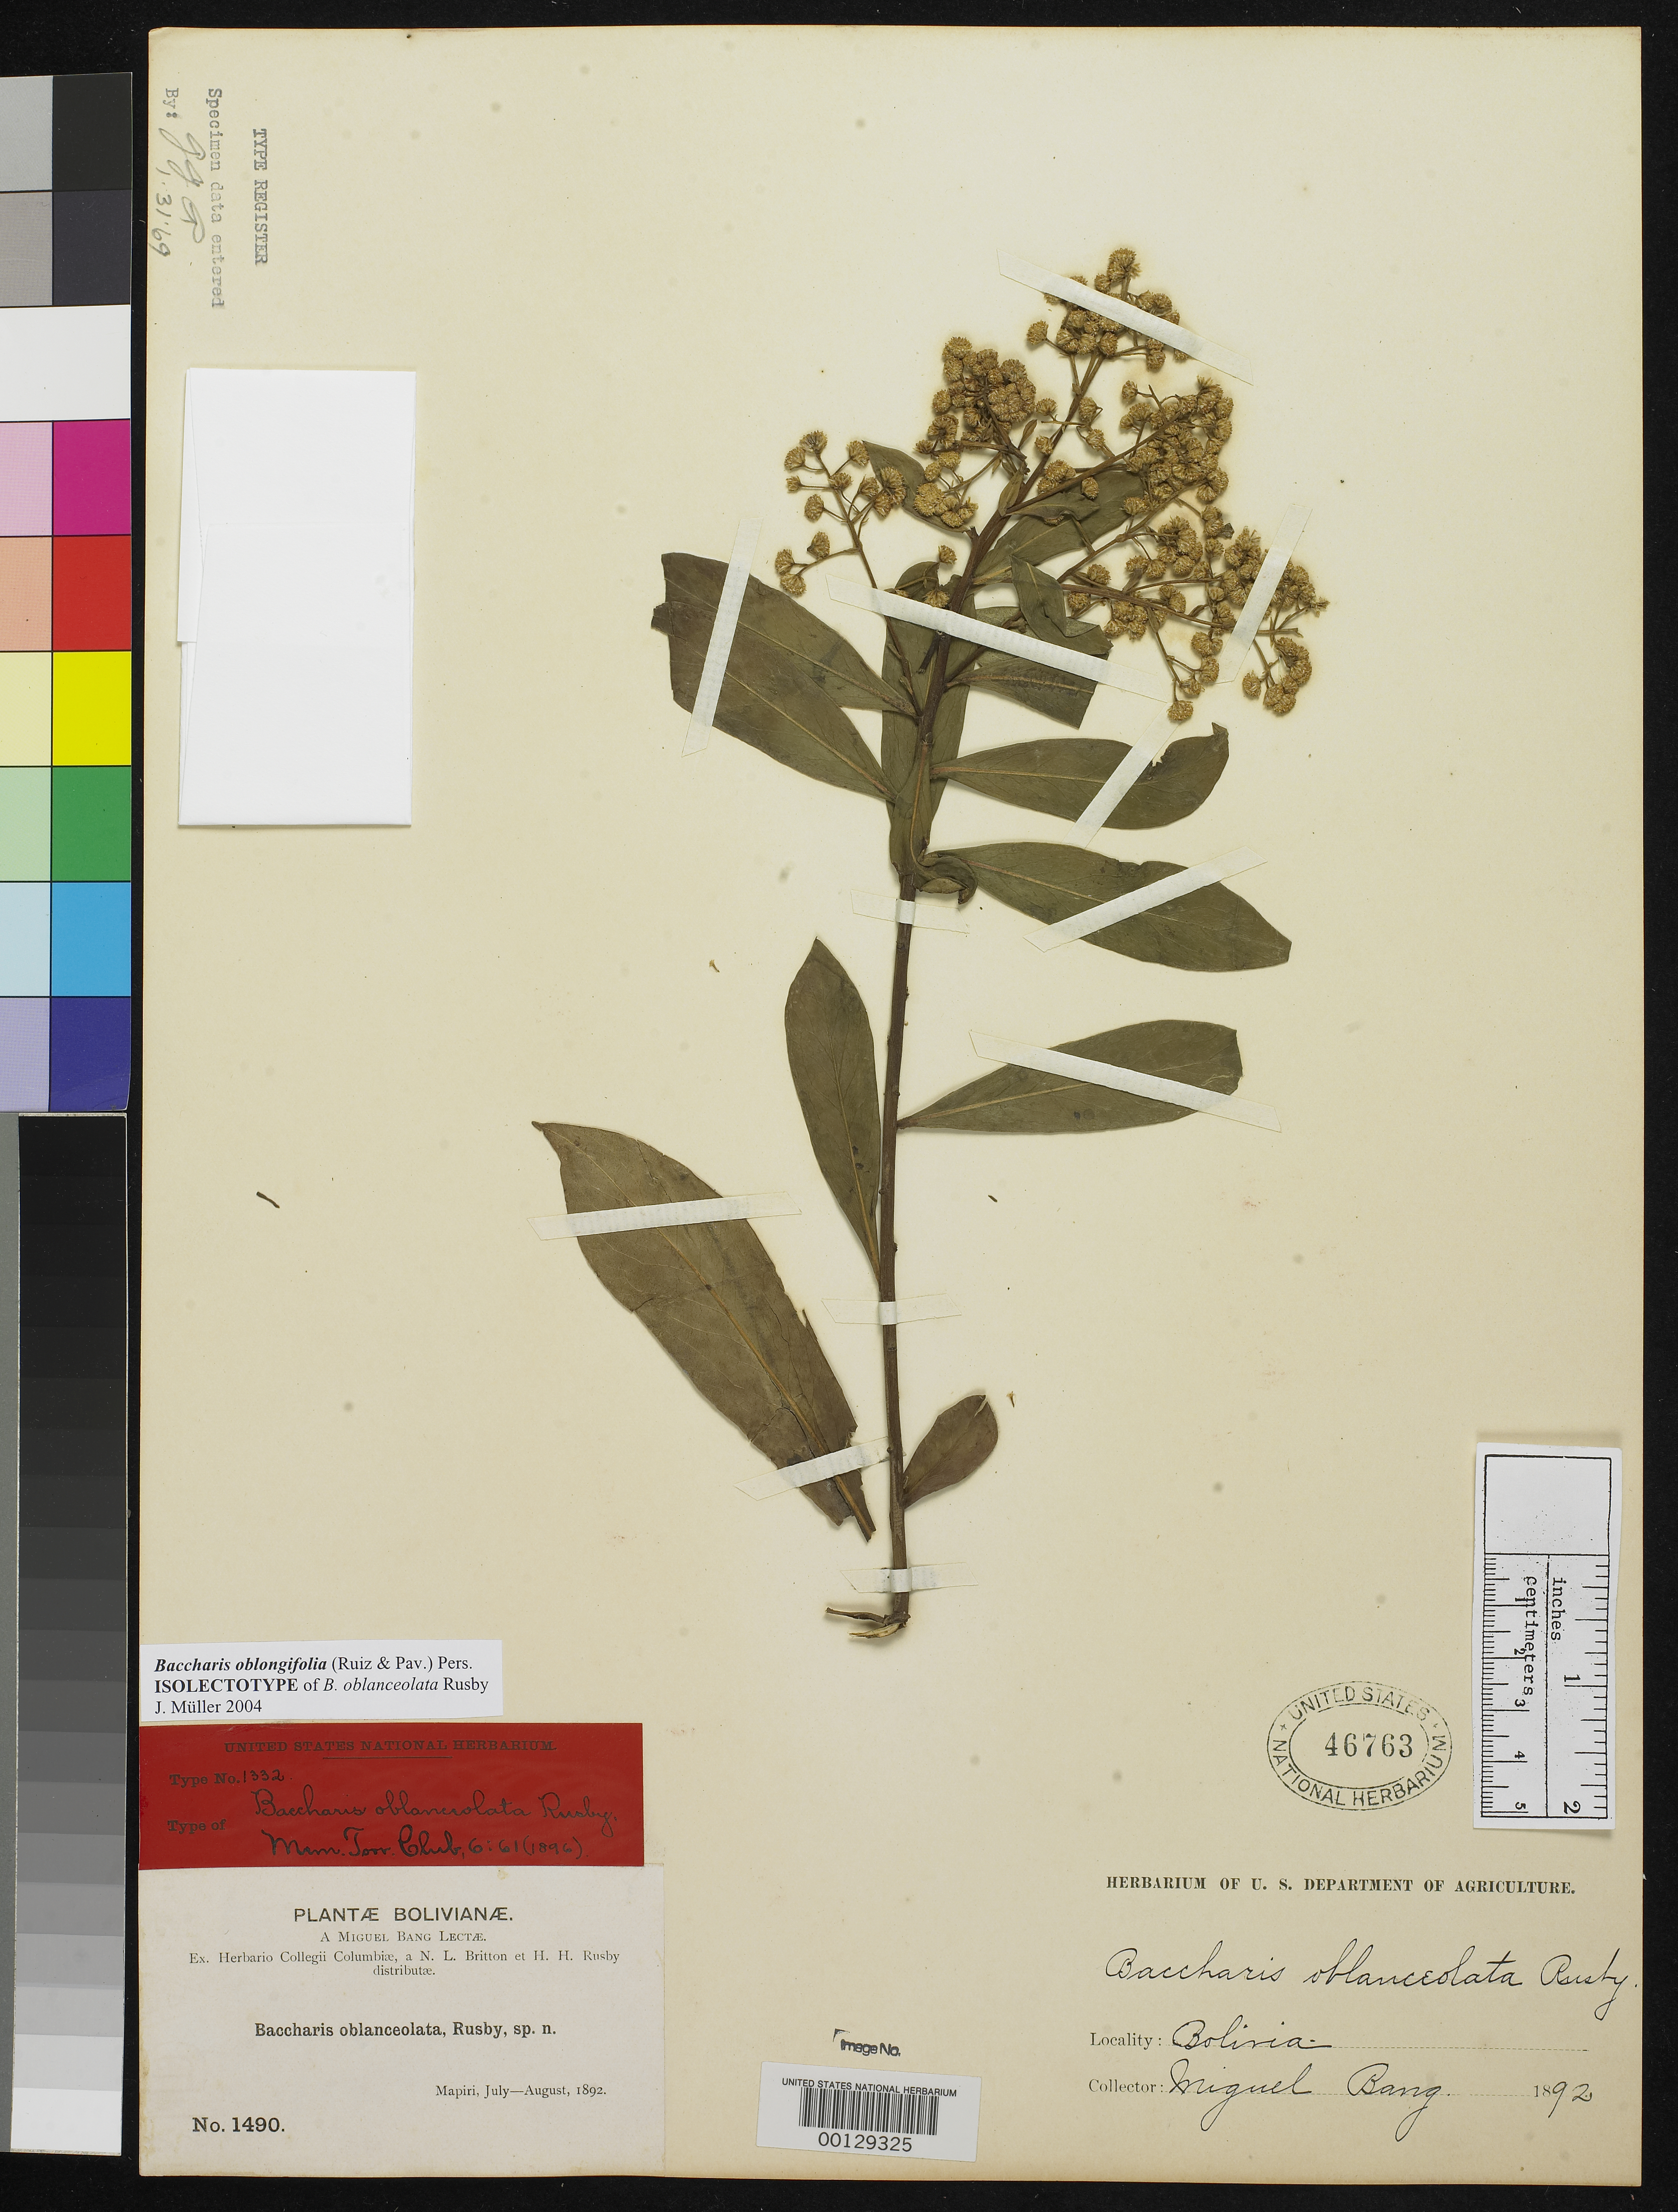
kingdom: Plantae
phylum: Tracheophyta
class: Magnoliopsida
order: Asterales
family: Asteraceae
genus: Baccharis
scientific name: Baccharis oblanceolata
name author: Rusby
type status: Isotype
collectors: M. Bang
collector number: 1490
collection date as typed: July-August, 1892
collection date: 1892-07/1892-08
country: Bolivia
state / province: La Paz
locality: Mapiri.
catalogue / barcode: US 46763